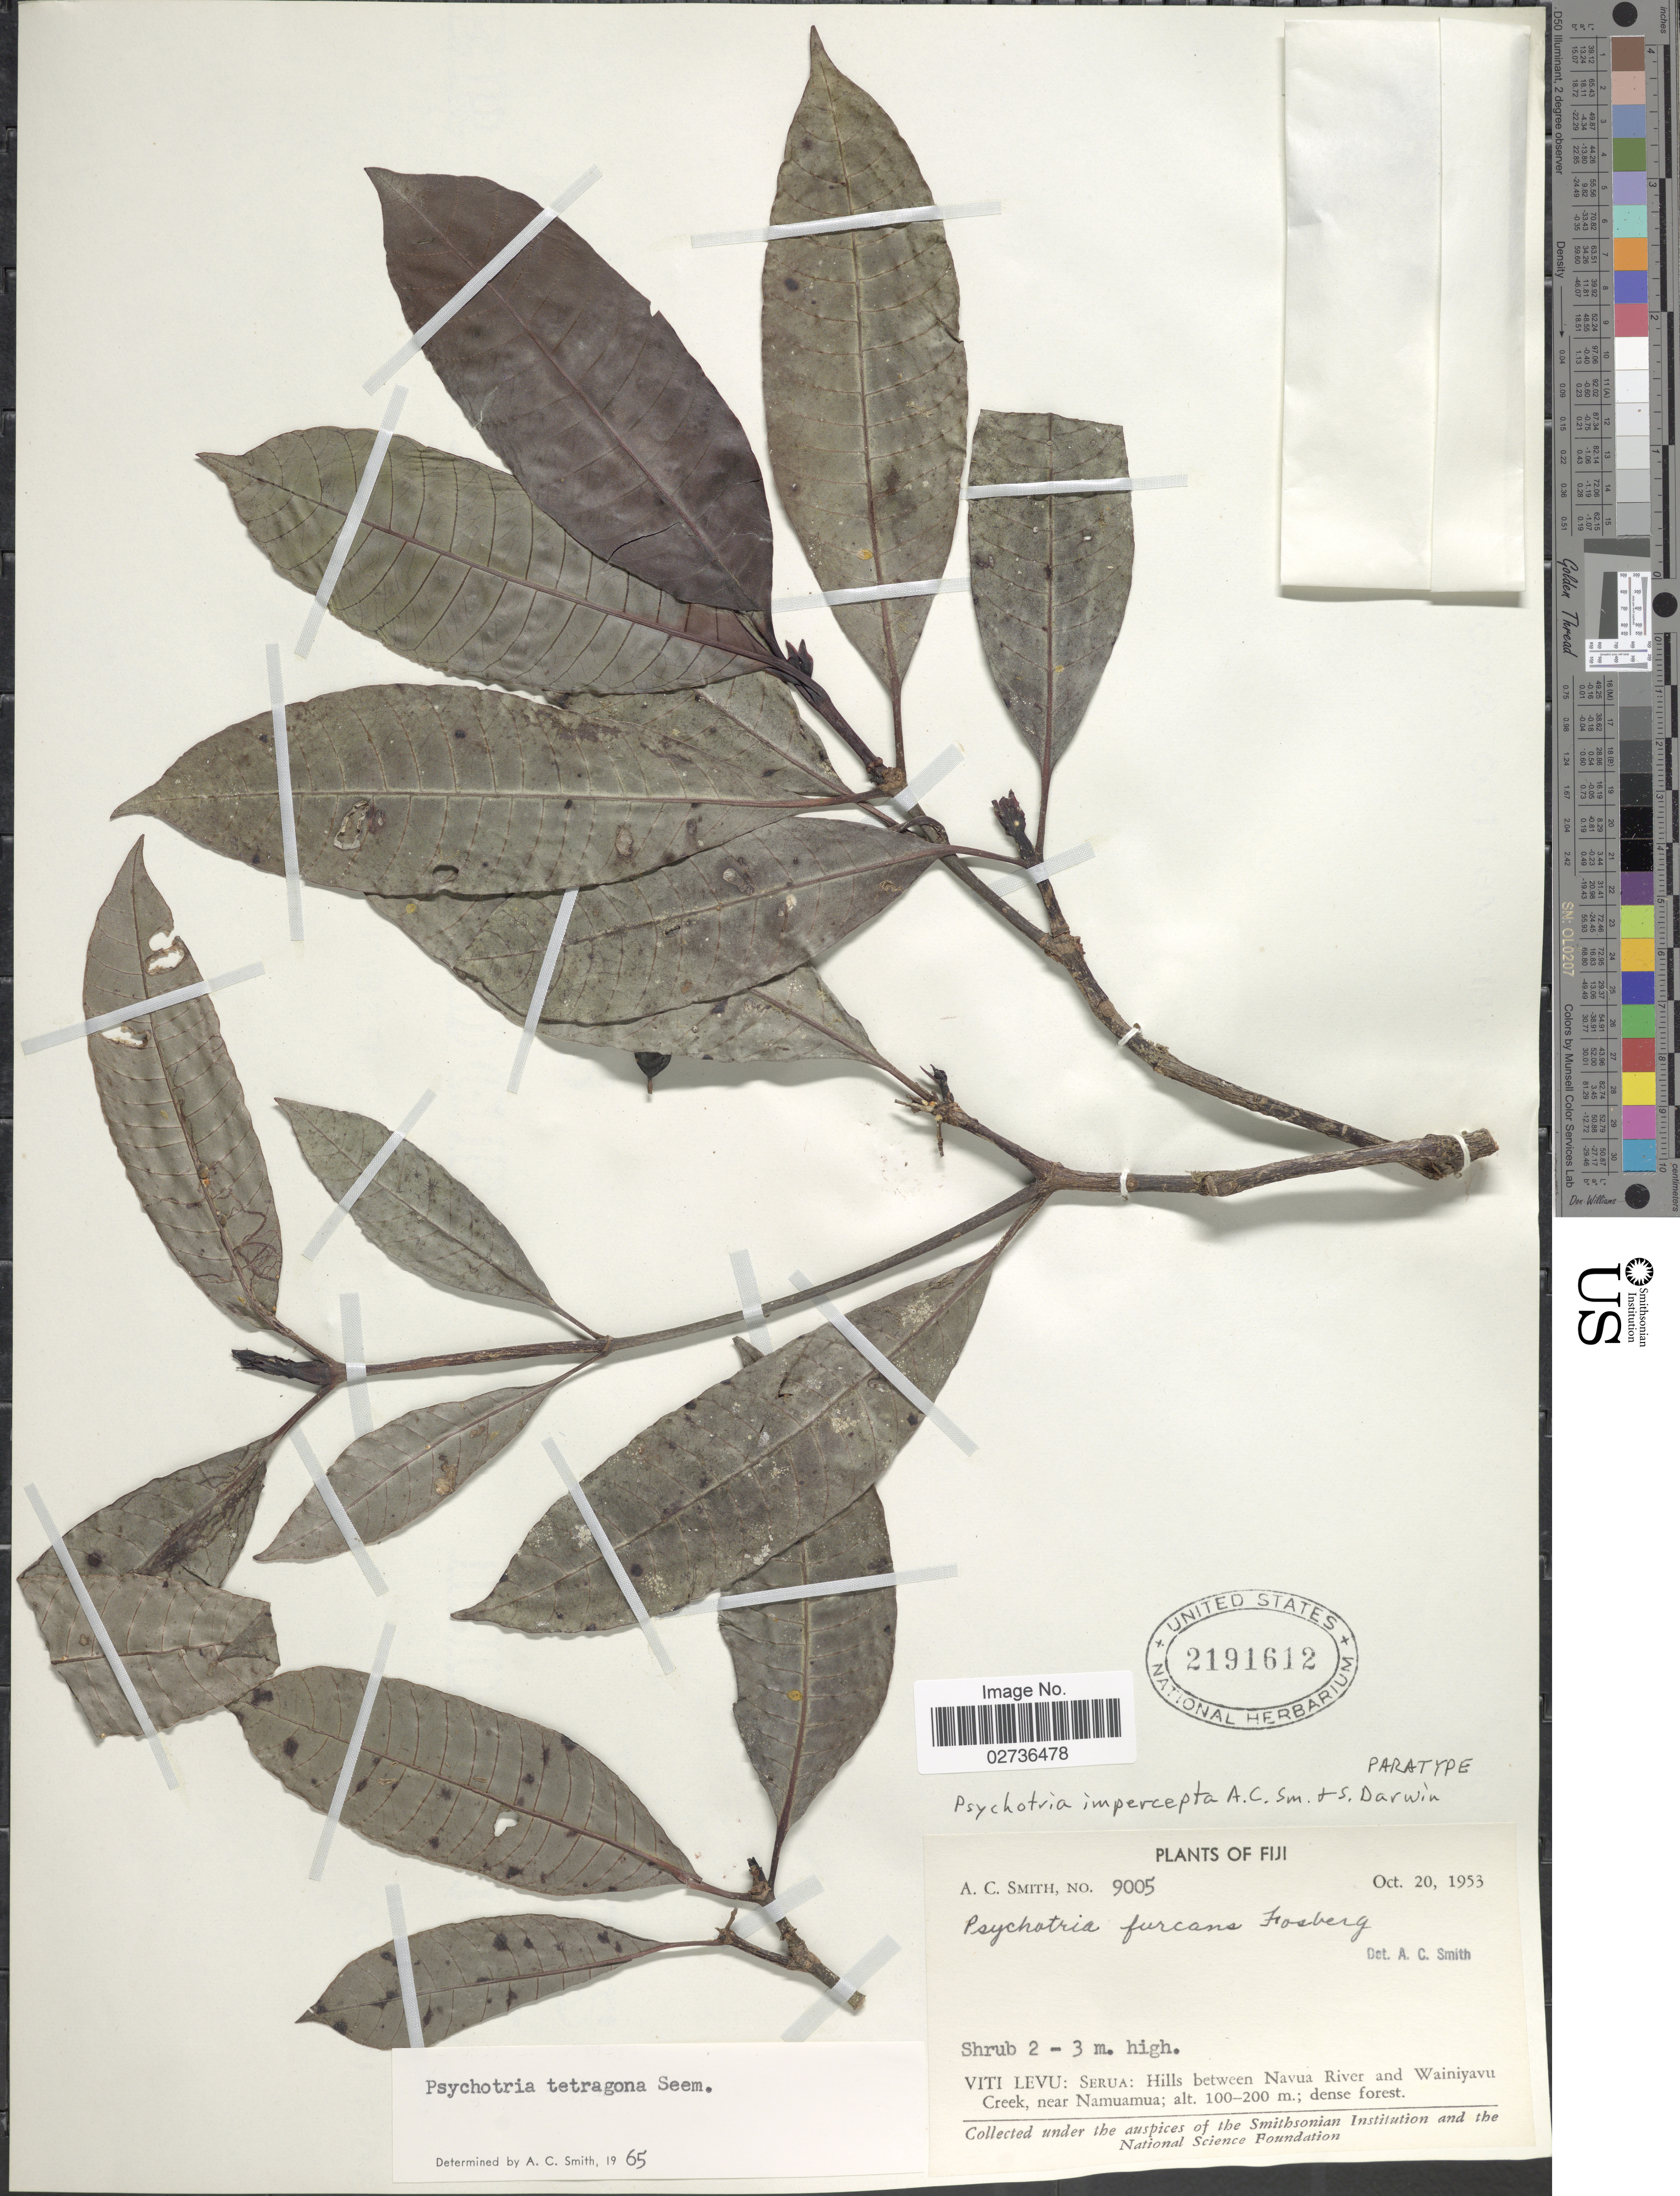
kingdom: Plantae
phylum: Tracheophyta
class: Magnoliopsida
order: Gentianales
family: Rubiaceae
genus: Psychotria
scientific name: Psychotria impercepta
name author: A.C. Sm. & S.P. Darwin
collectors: A. C. Smith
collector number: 9005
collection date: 1953-10-20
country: Fiji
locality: Viti Levu: Serua: Hills between Navua River and Wainiyavu Creek, near Namuamua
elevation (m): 100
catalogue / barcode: US 2191612